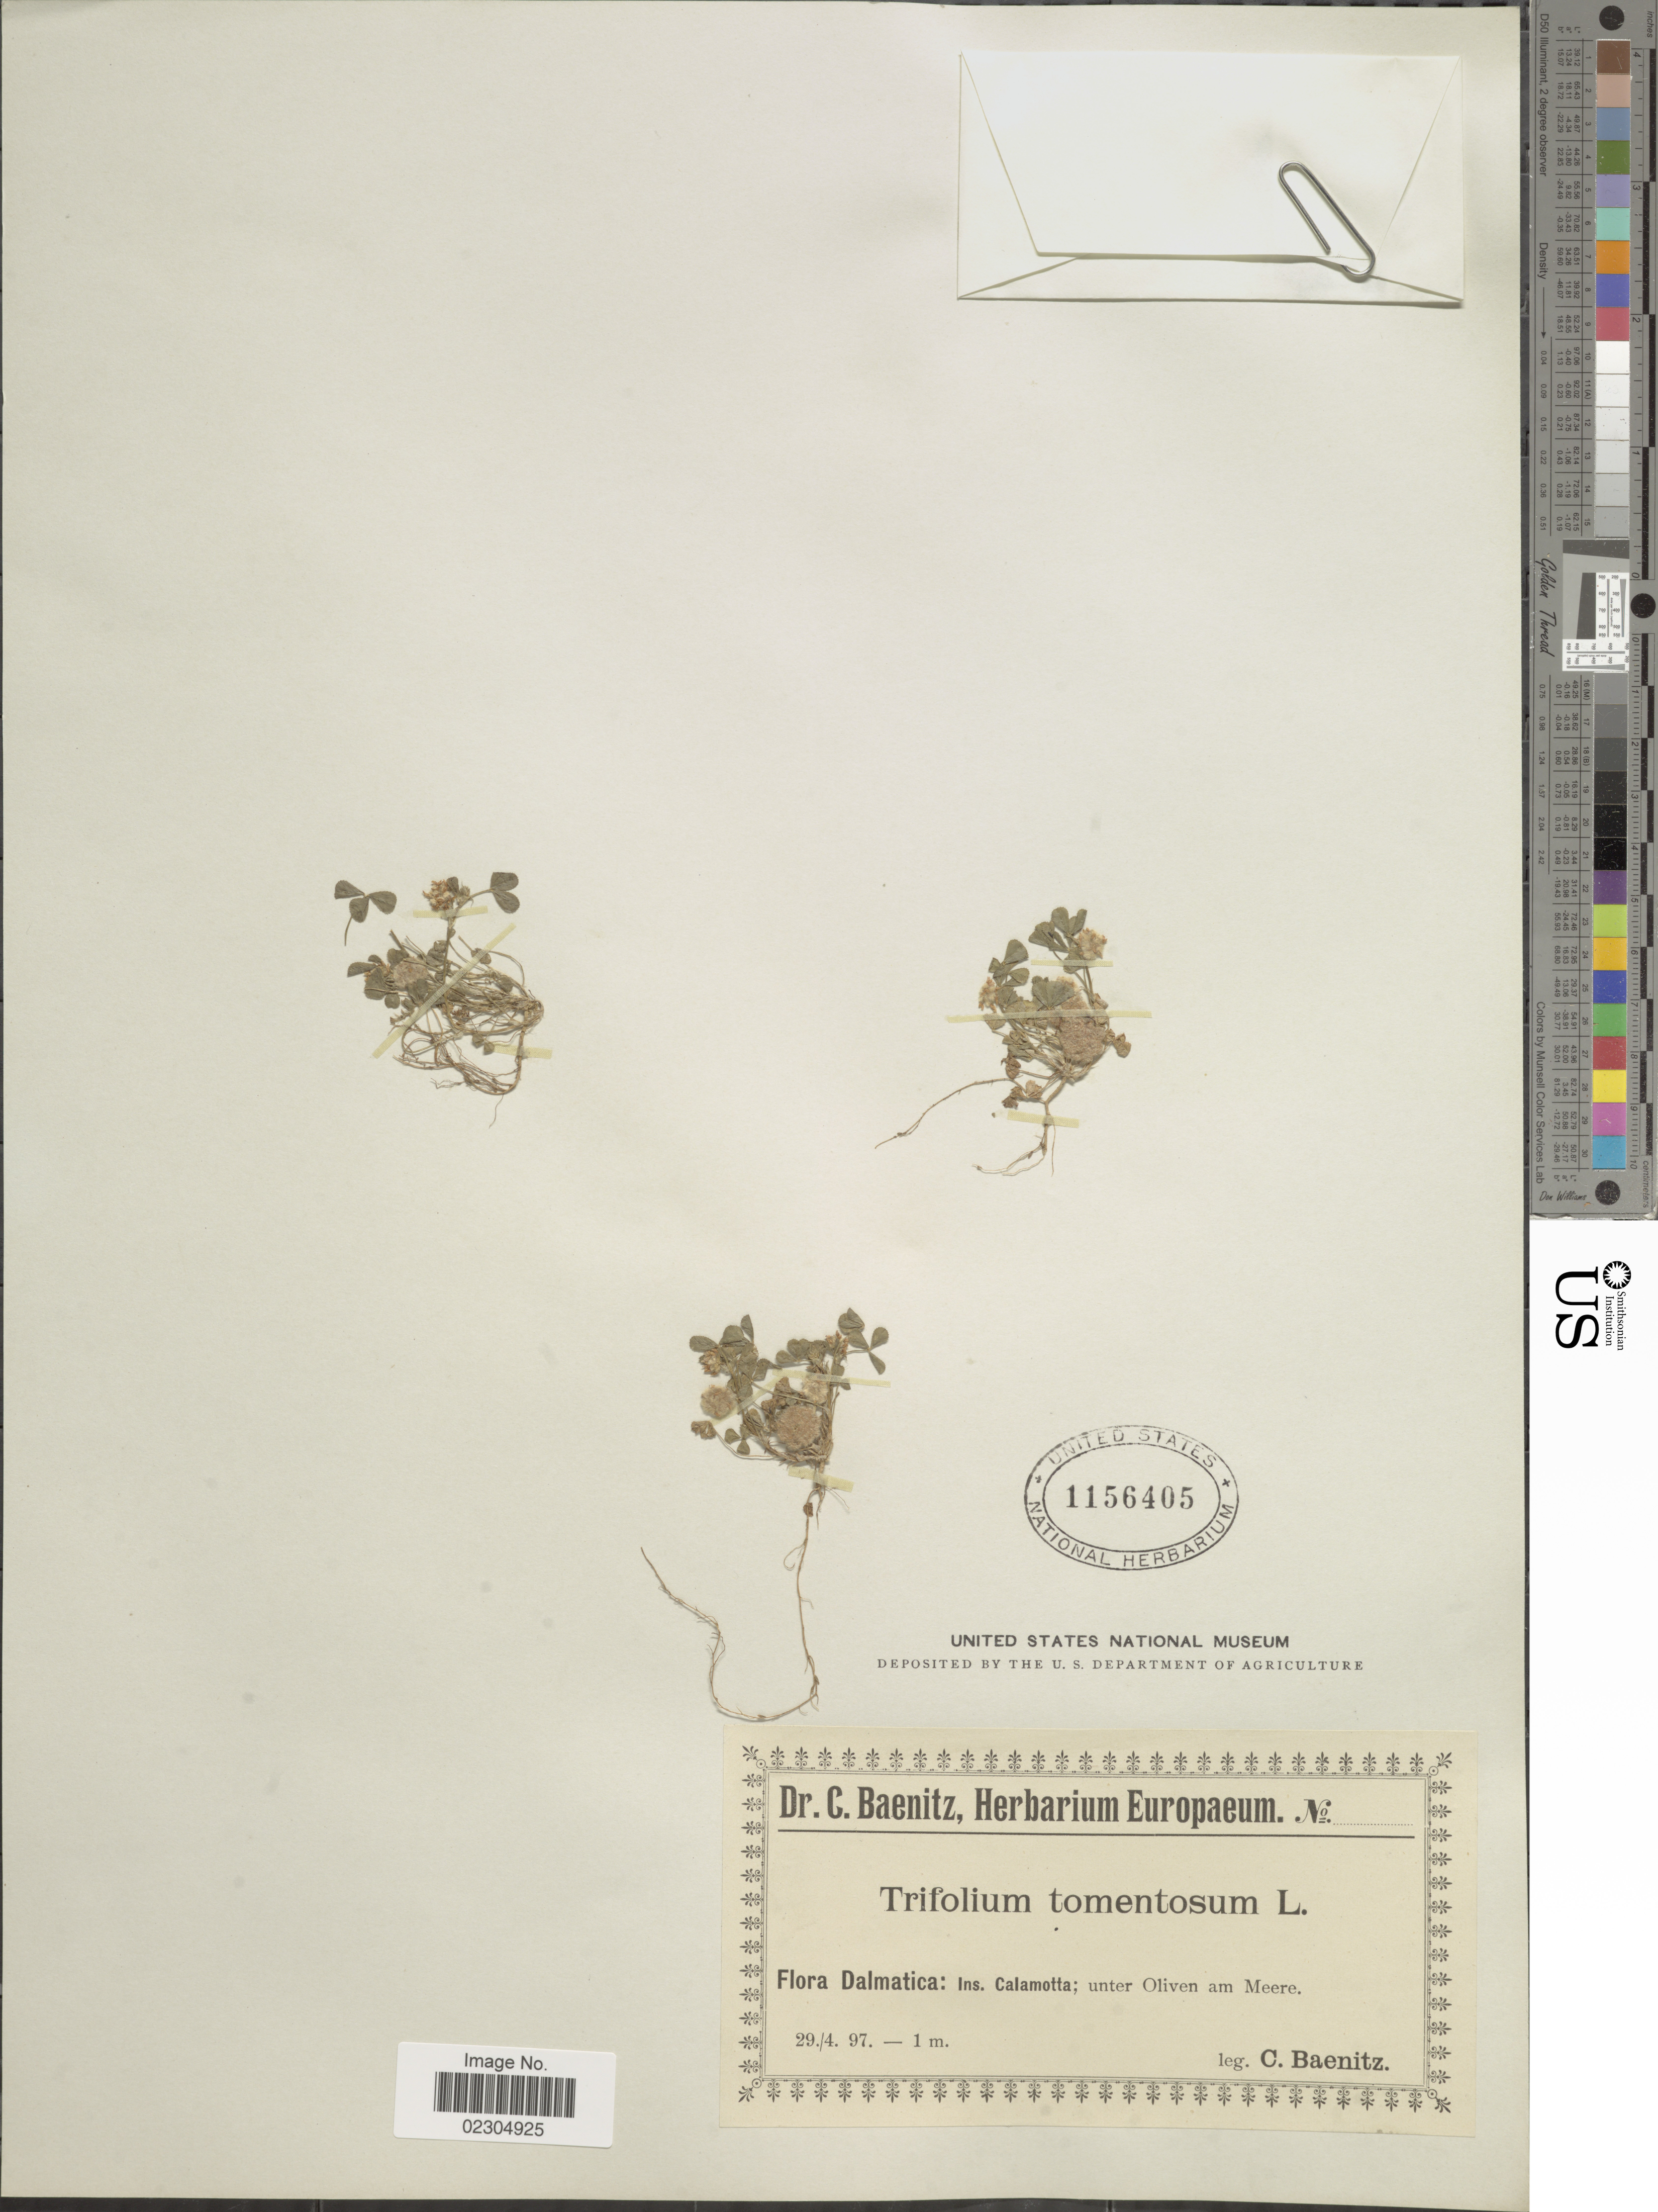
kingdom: Plantae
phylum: Tracheophyta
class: Magnoliopsida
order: Fabales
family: Fabaceae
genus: Trifolium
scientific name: Trifolium tomentosum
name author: L.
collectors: C. G. Baenitz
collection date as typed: Transcribed d/m/y: 29/4/97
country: Croatia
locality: Dalamatica: Ins. Calamotta; unter Oliven am Meere.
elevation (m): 1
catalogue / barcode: US 1156405